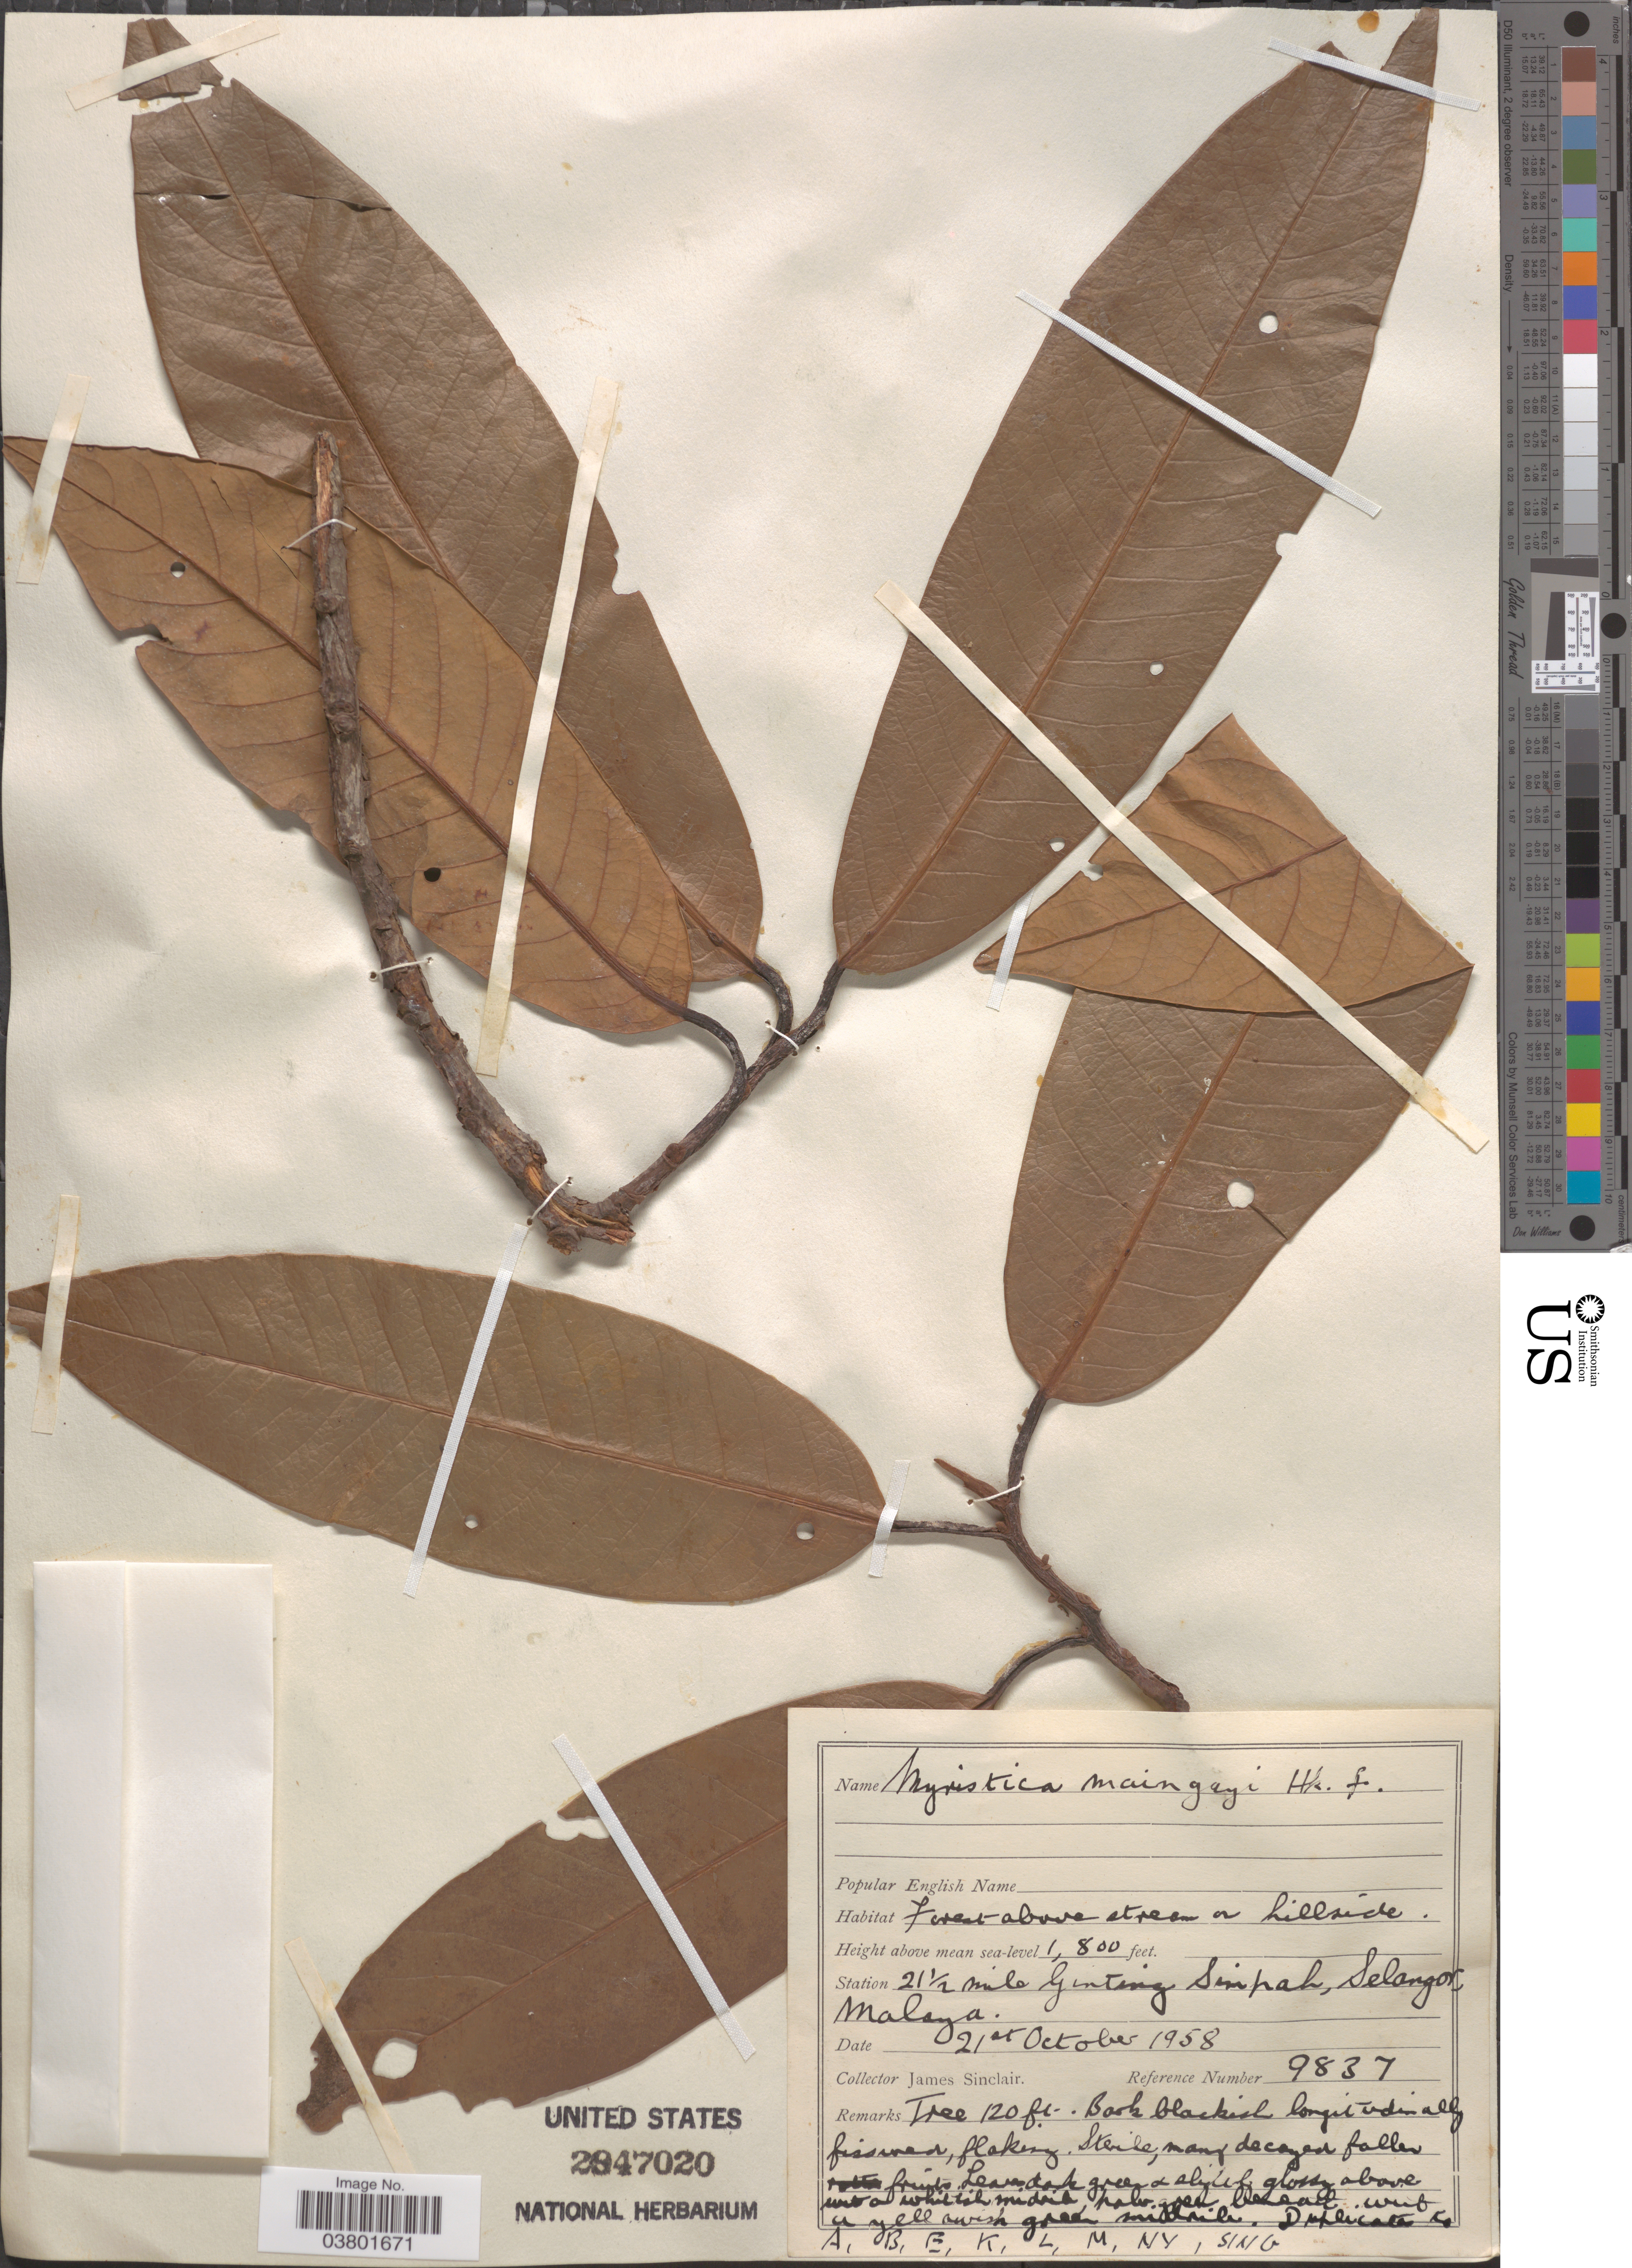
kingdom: Plantae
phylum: Tracheophyta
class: Magnoliopsida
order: Magnoliales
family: Myristicaceae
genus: Myristica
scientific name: Myristica maingayi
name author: Hook. f.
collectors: J. Sinclair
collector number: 9837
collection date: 1958-10-21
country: Malaysia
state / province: Selangor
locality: Station 21½ mile Ginting Simpak, Malaya.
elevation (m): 549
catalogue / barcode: US 2947020